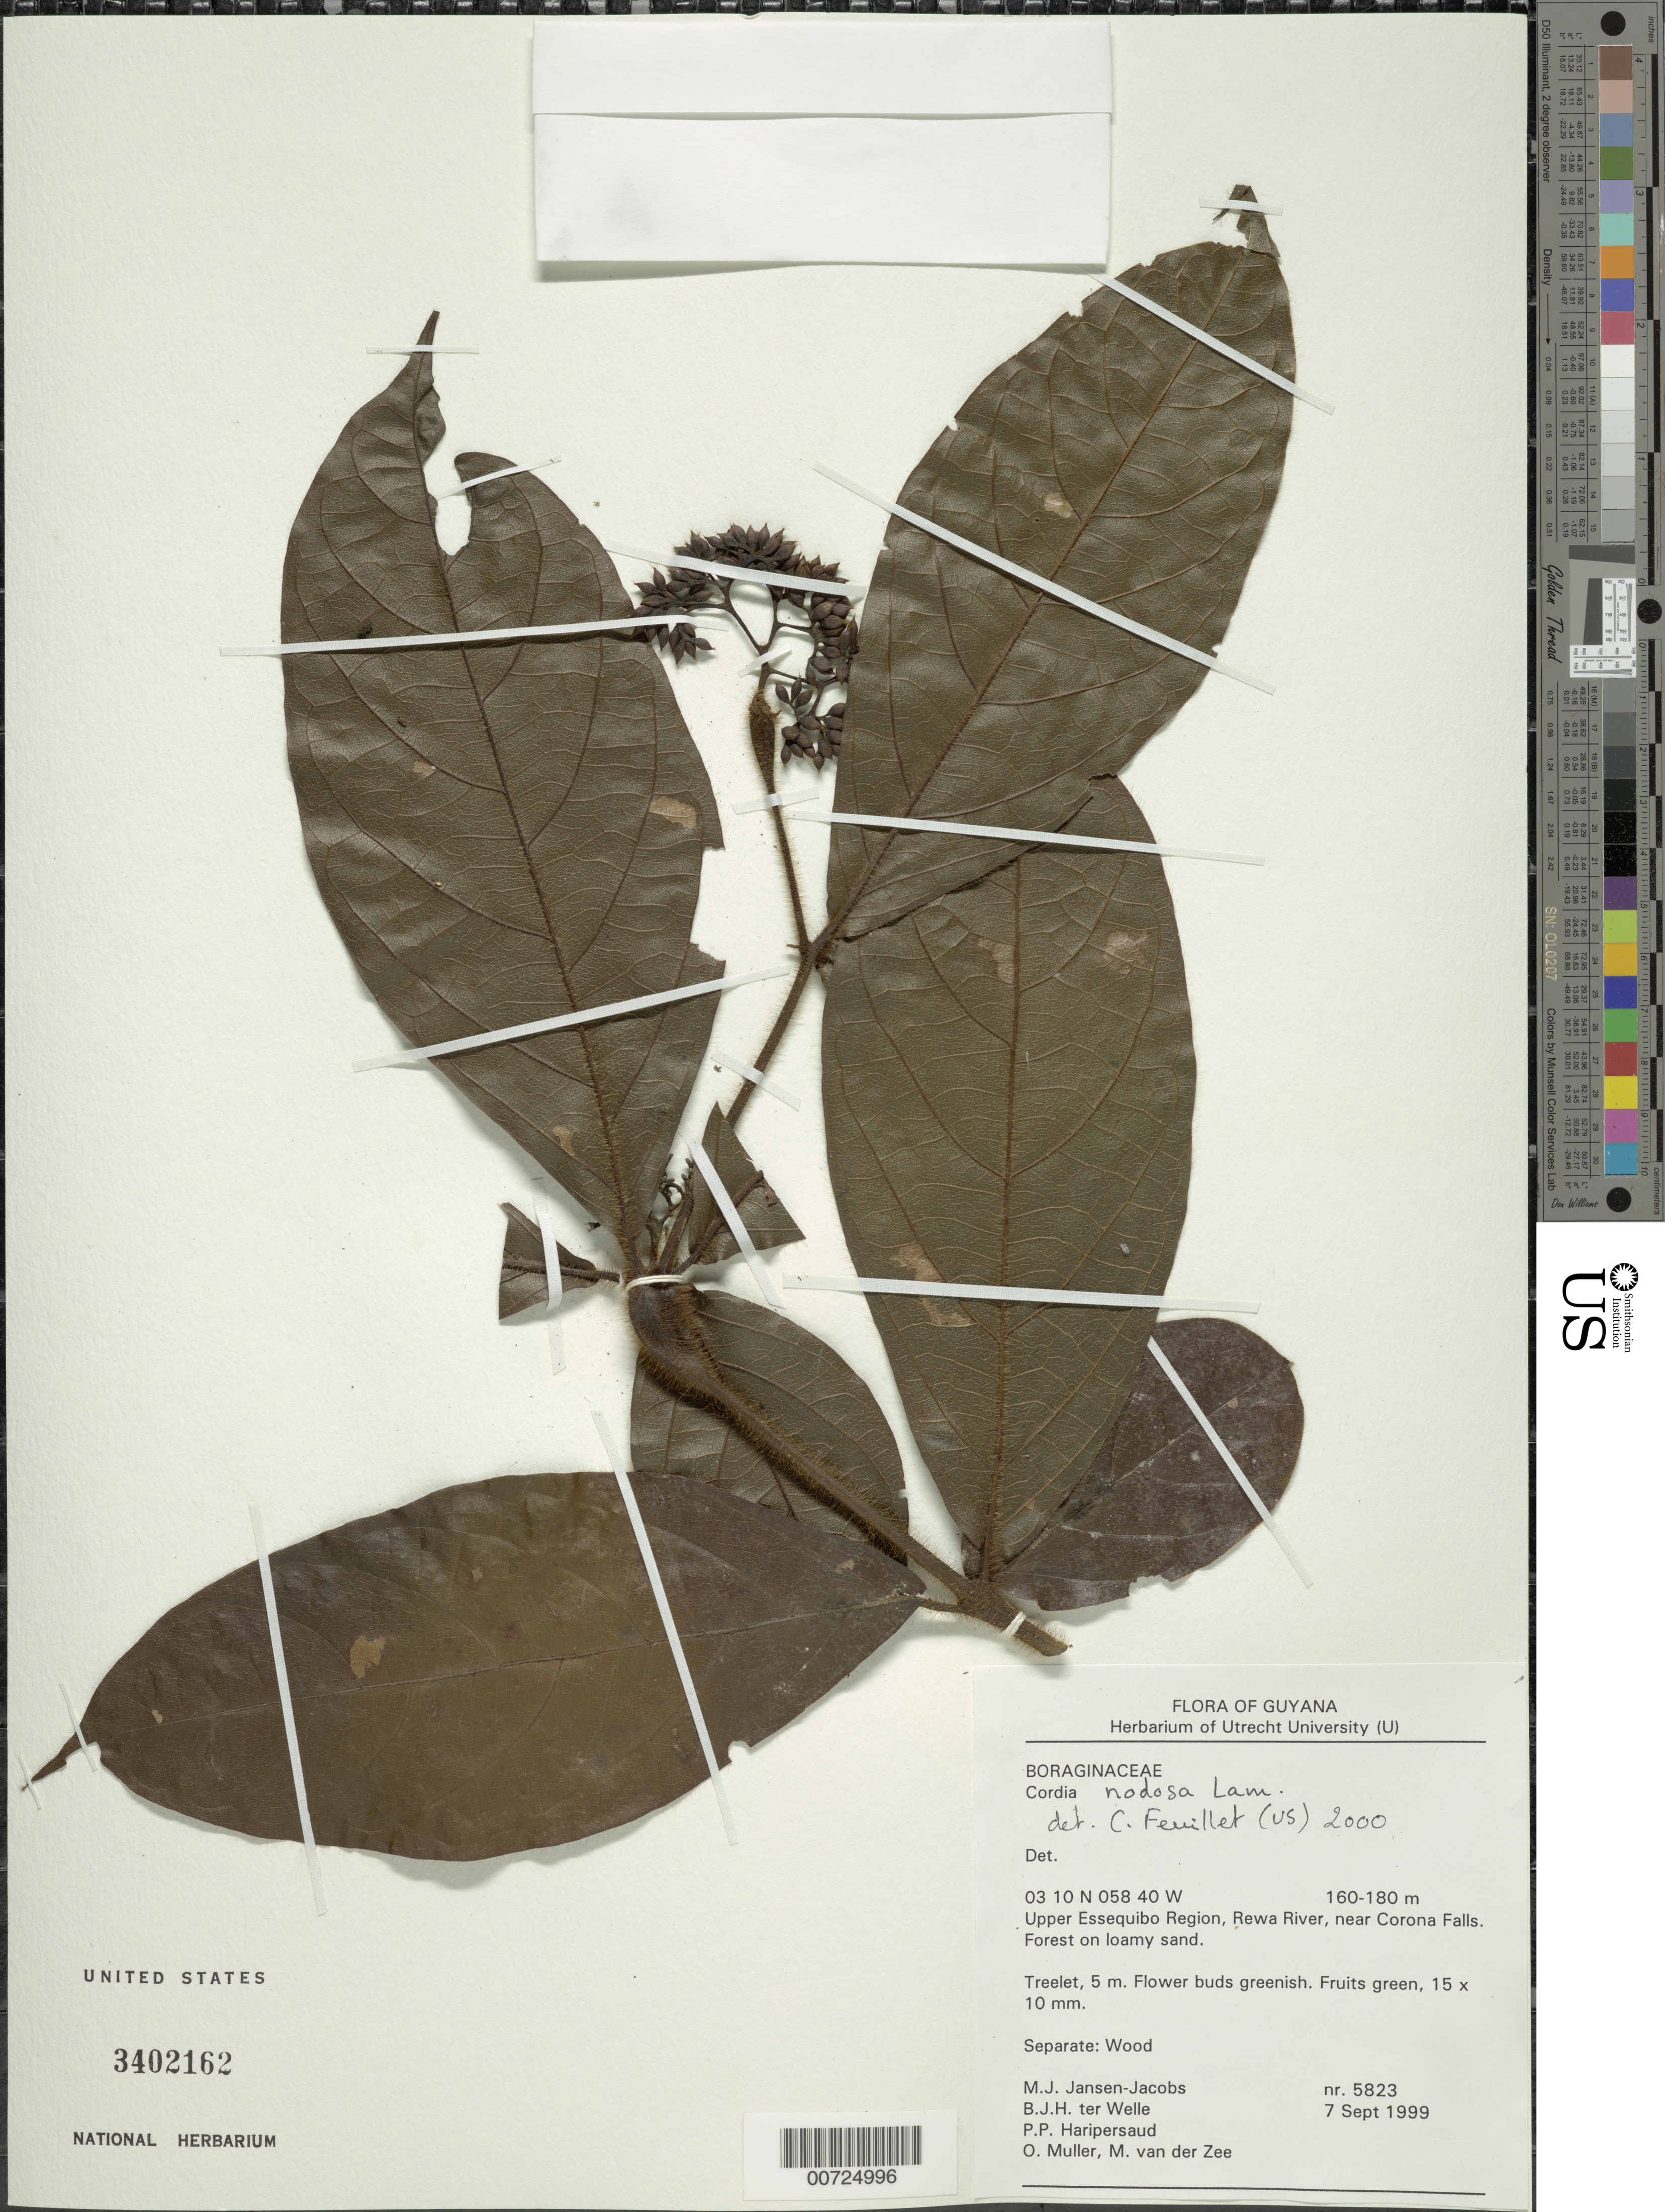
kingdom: Plantae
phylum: Tracheophyta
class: Magnoliopsida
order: Boraginales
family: Cordiaceae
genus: Cordia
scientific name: Cordia nodosa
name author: Lam.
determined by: Feuillet, C.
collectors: M. J. Jansen-Jacobs, B. Welle, P. Haripersaud, O. Muller & M. van der Zee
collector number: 5823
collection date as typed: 7-Sep-99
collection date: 1999-09-07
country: Guyana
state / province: U. Takutu-U. Essequibo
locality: Rewa River, near Corona Falls, Upper Essequibo Region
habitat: Forest on loamy sand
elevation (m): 160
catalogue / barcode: US 3402162